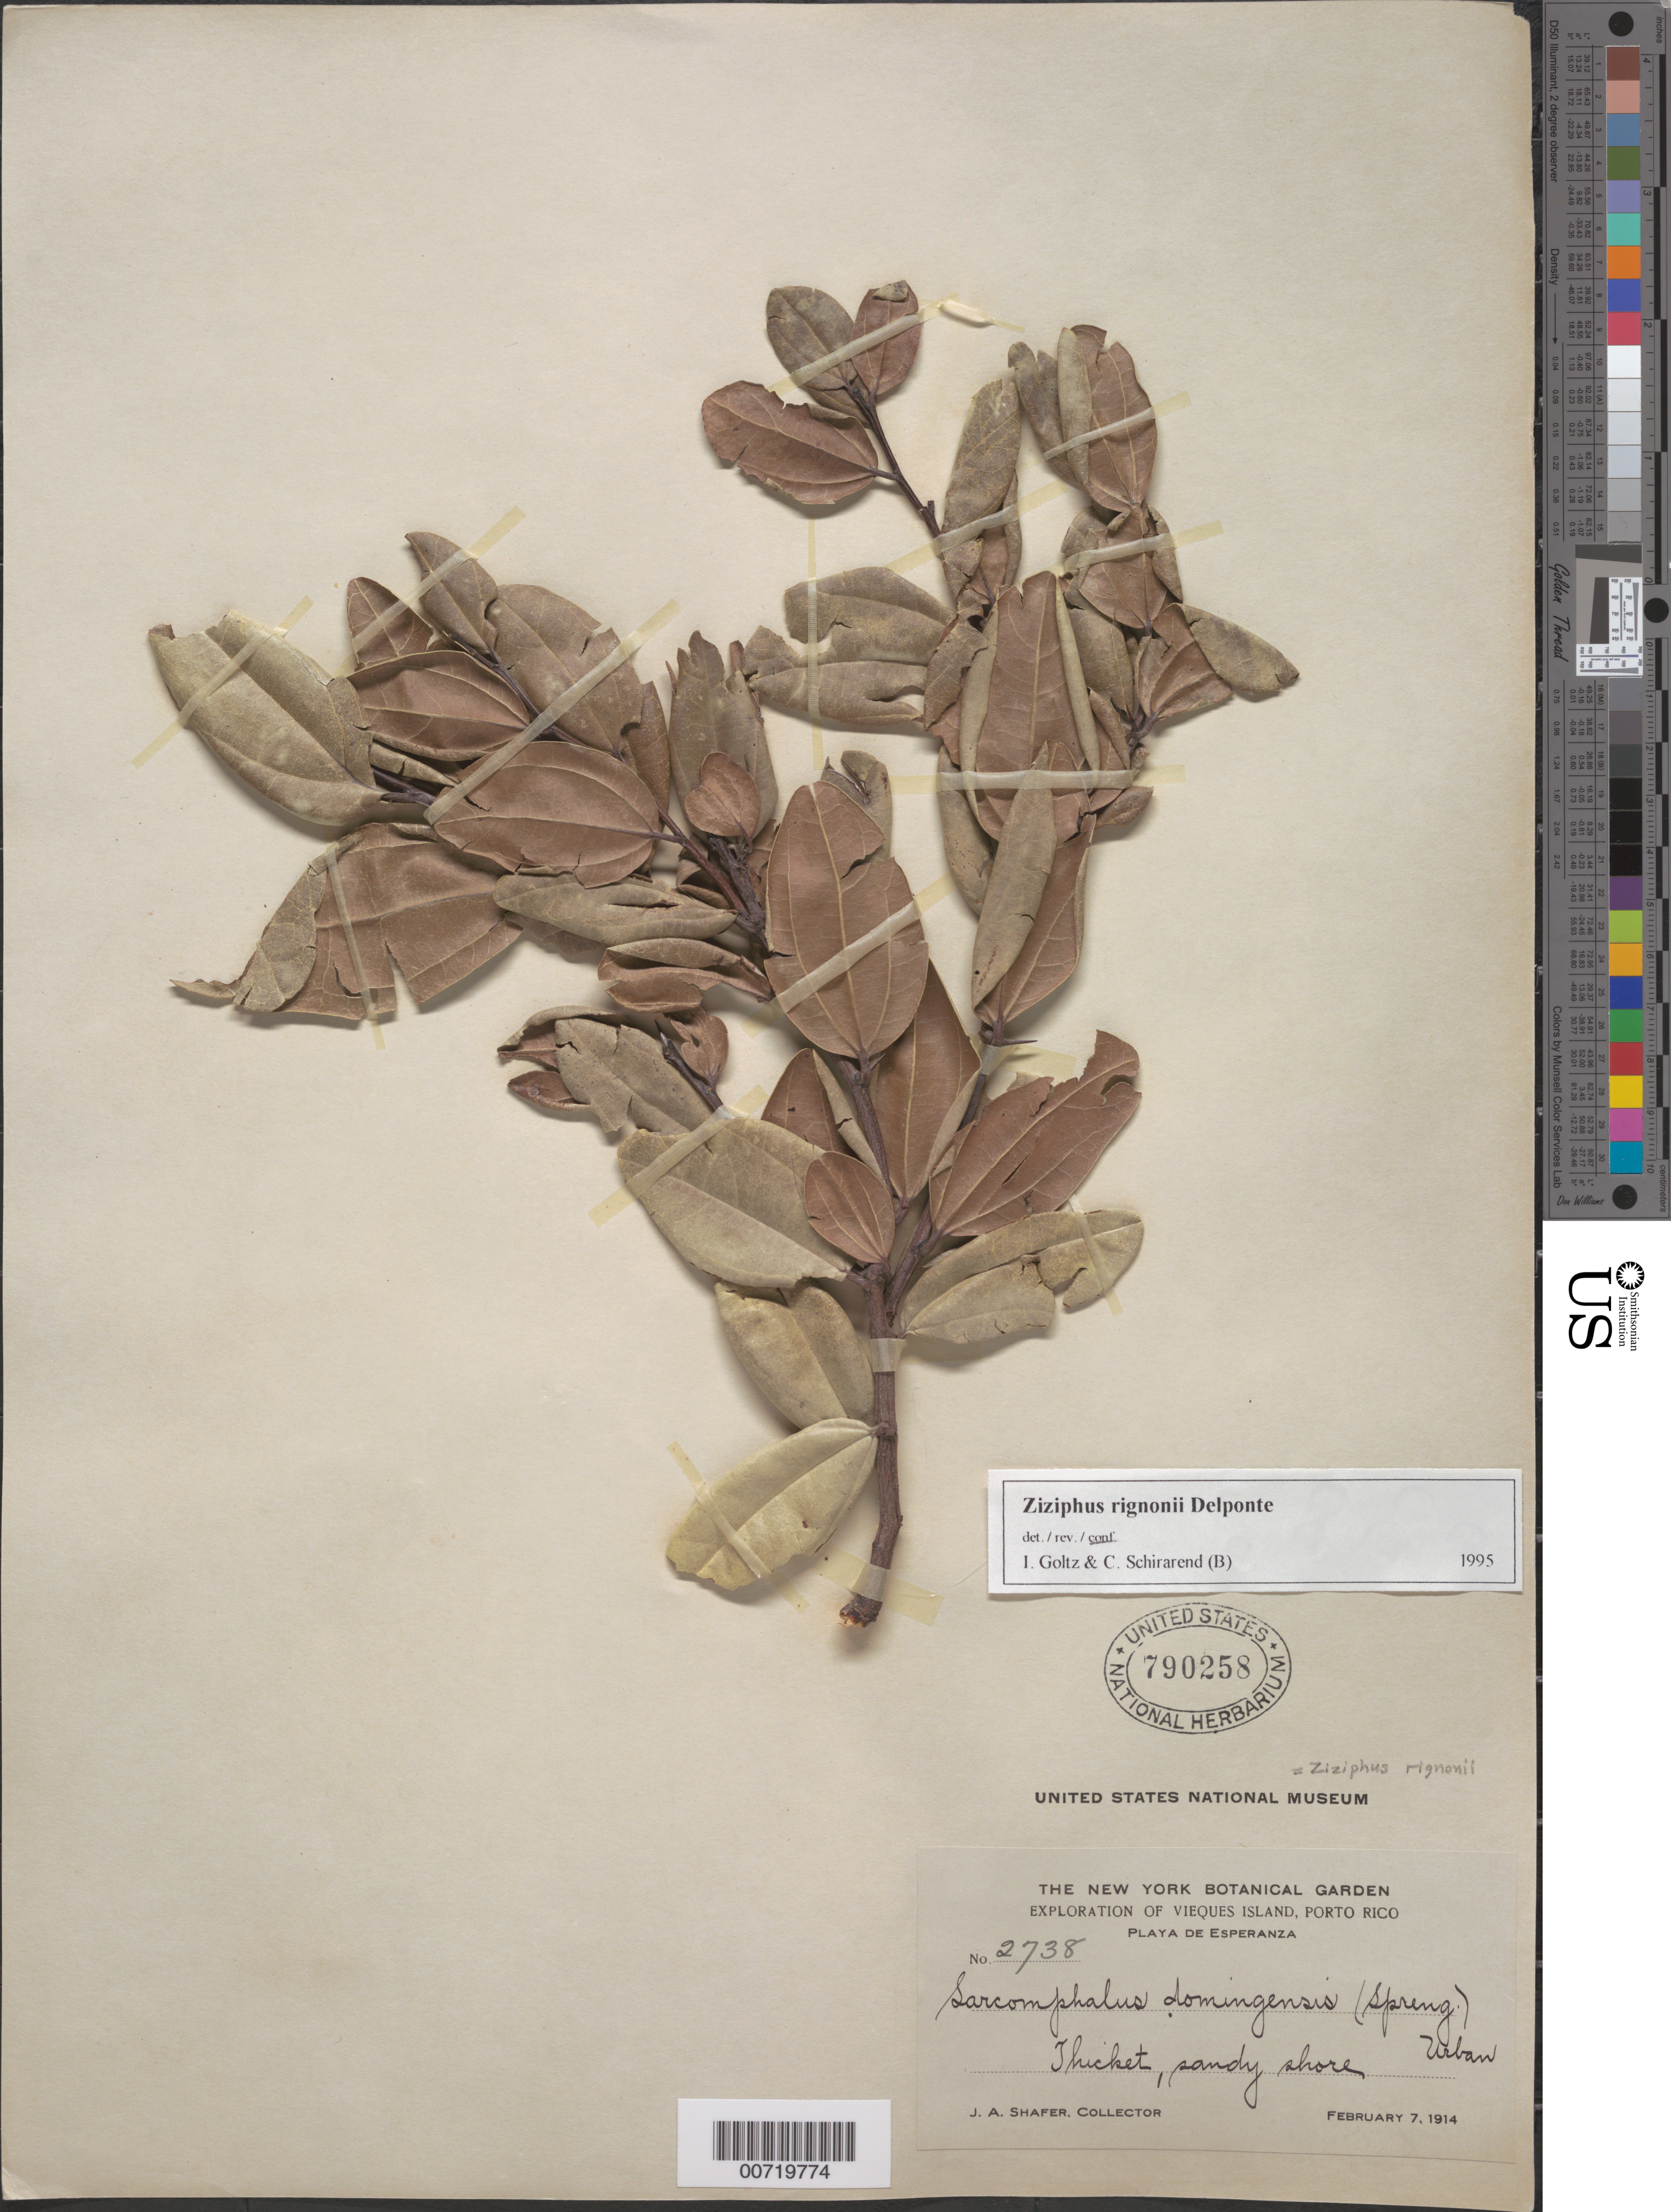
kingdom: Plantae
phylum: Tracheophyta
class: Magnoliopsida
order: Rosales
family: Rhamnaceae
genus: Sarcomphalus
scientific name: Sarcomphalus domingensis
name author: (Spreng.) Krug & Urb.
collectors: J. A. Shafer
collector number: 2738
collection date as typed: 07 Feb 1914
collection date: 1914-02-07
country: Puerto Rico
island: Vieques I.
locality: Playa de Esperanza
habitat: Thicket, sandy shore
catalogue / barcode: US 790258